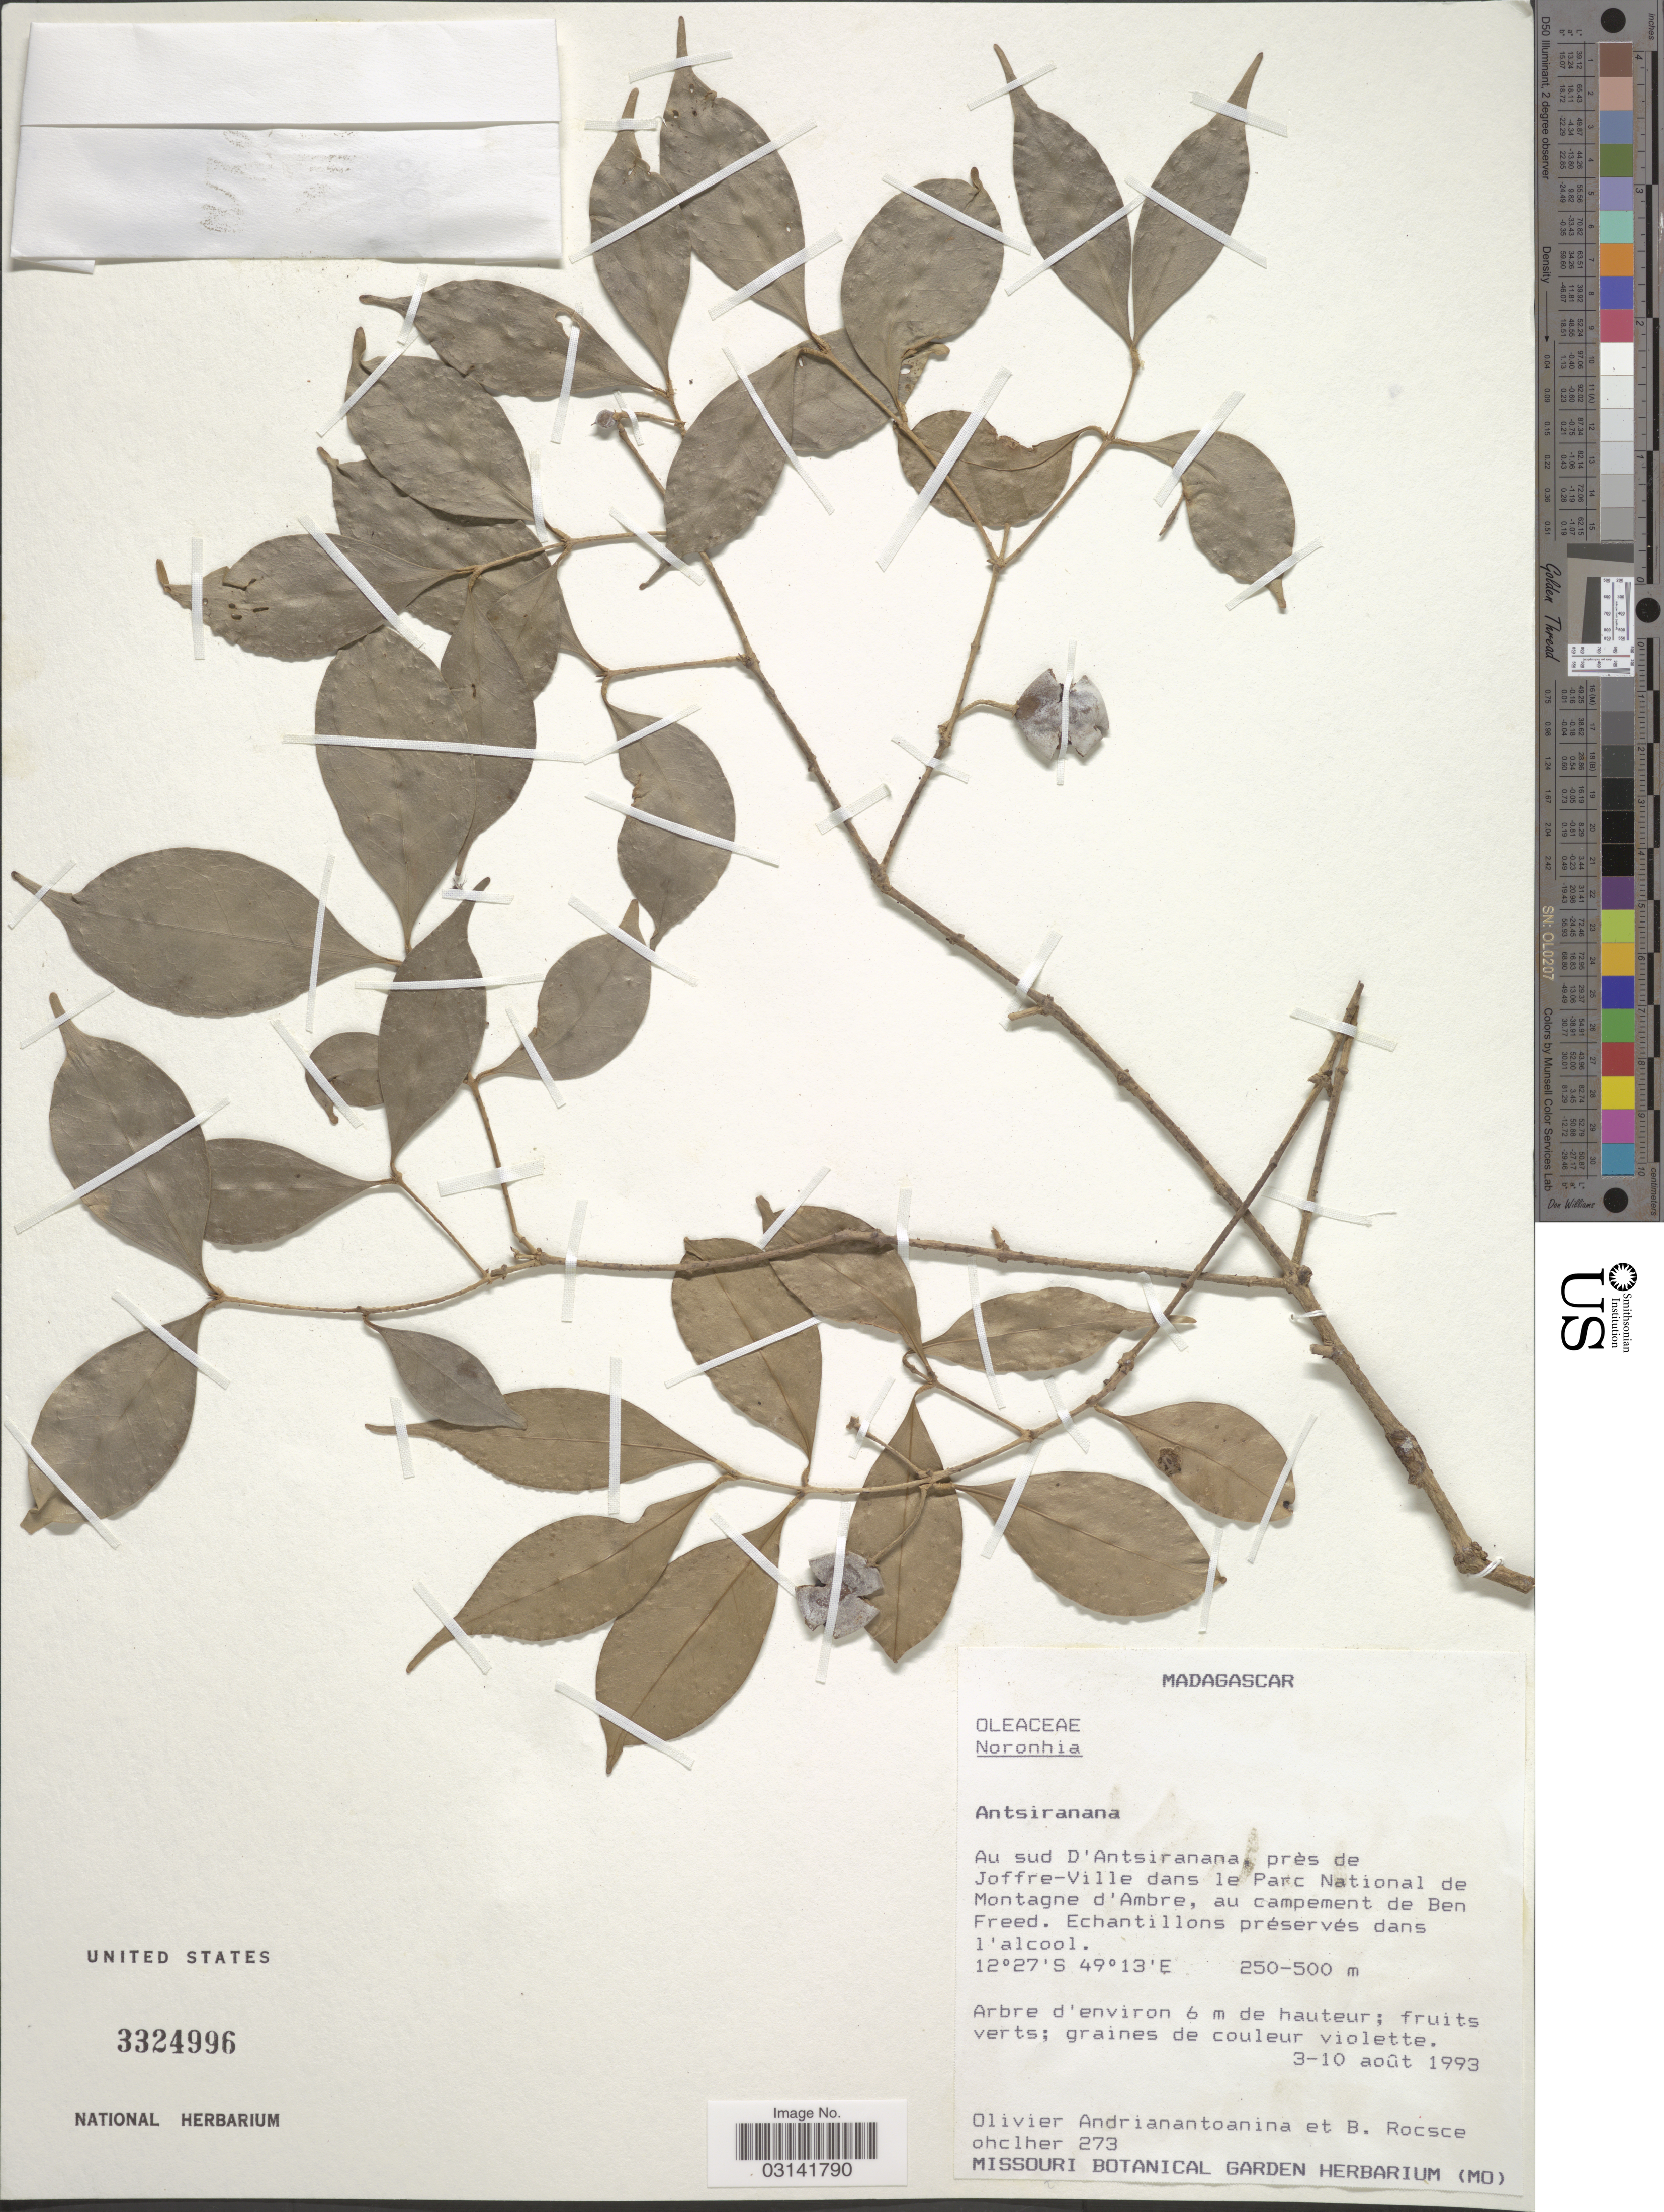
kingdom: Plantae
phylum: Tracheophyta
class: Magnoliopsida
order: Lamiales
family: Oleaceae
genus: Noronhia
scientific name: Noronhia sp.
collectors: O. Andrianantoanina & B. Rocsceohclher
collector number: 273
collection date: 1993-08-03/1993-08-10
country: Madagascar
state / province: Sava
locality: Au sud D'Antsiranana, près de Joffre-Ville dans le Parc National de Montagne d'Ambre, au campement de Ben Freed.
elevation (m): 250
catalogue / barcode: US 3324996